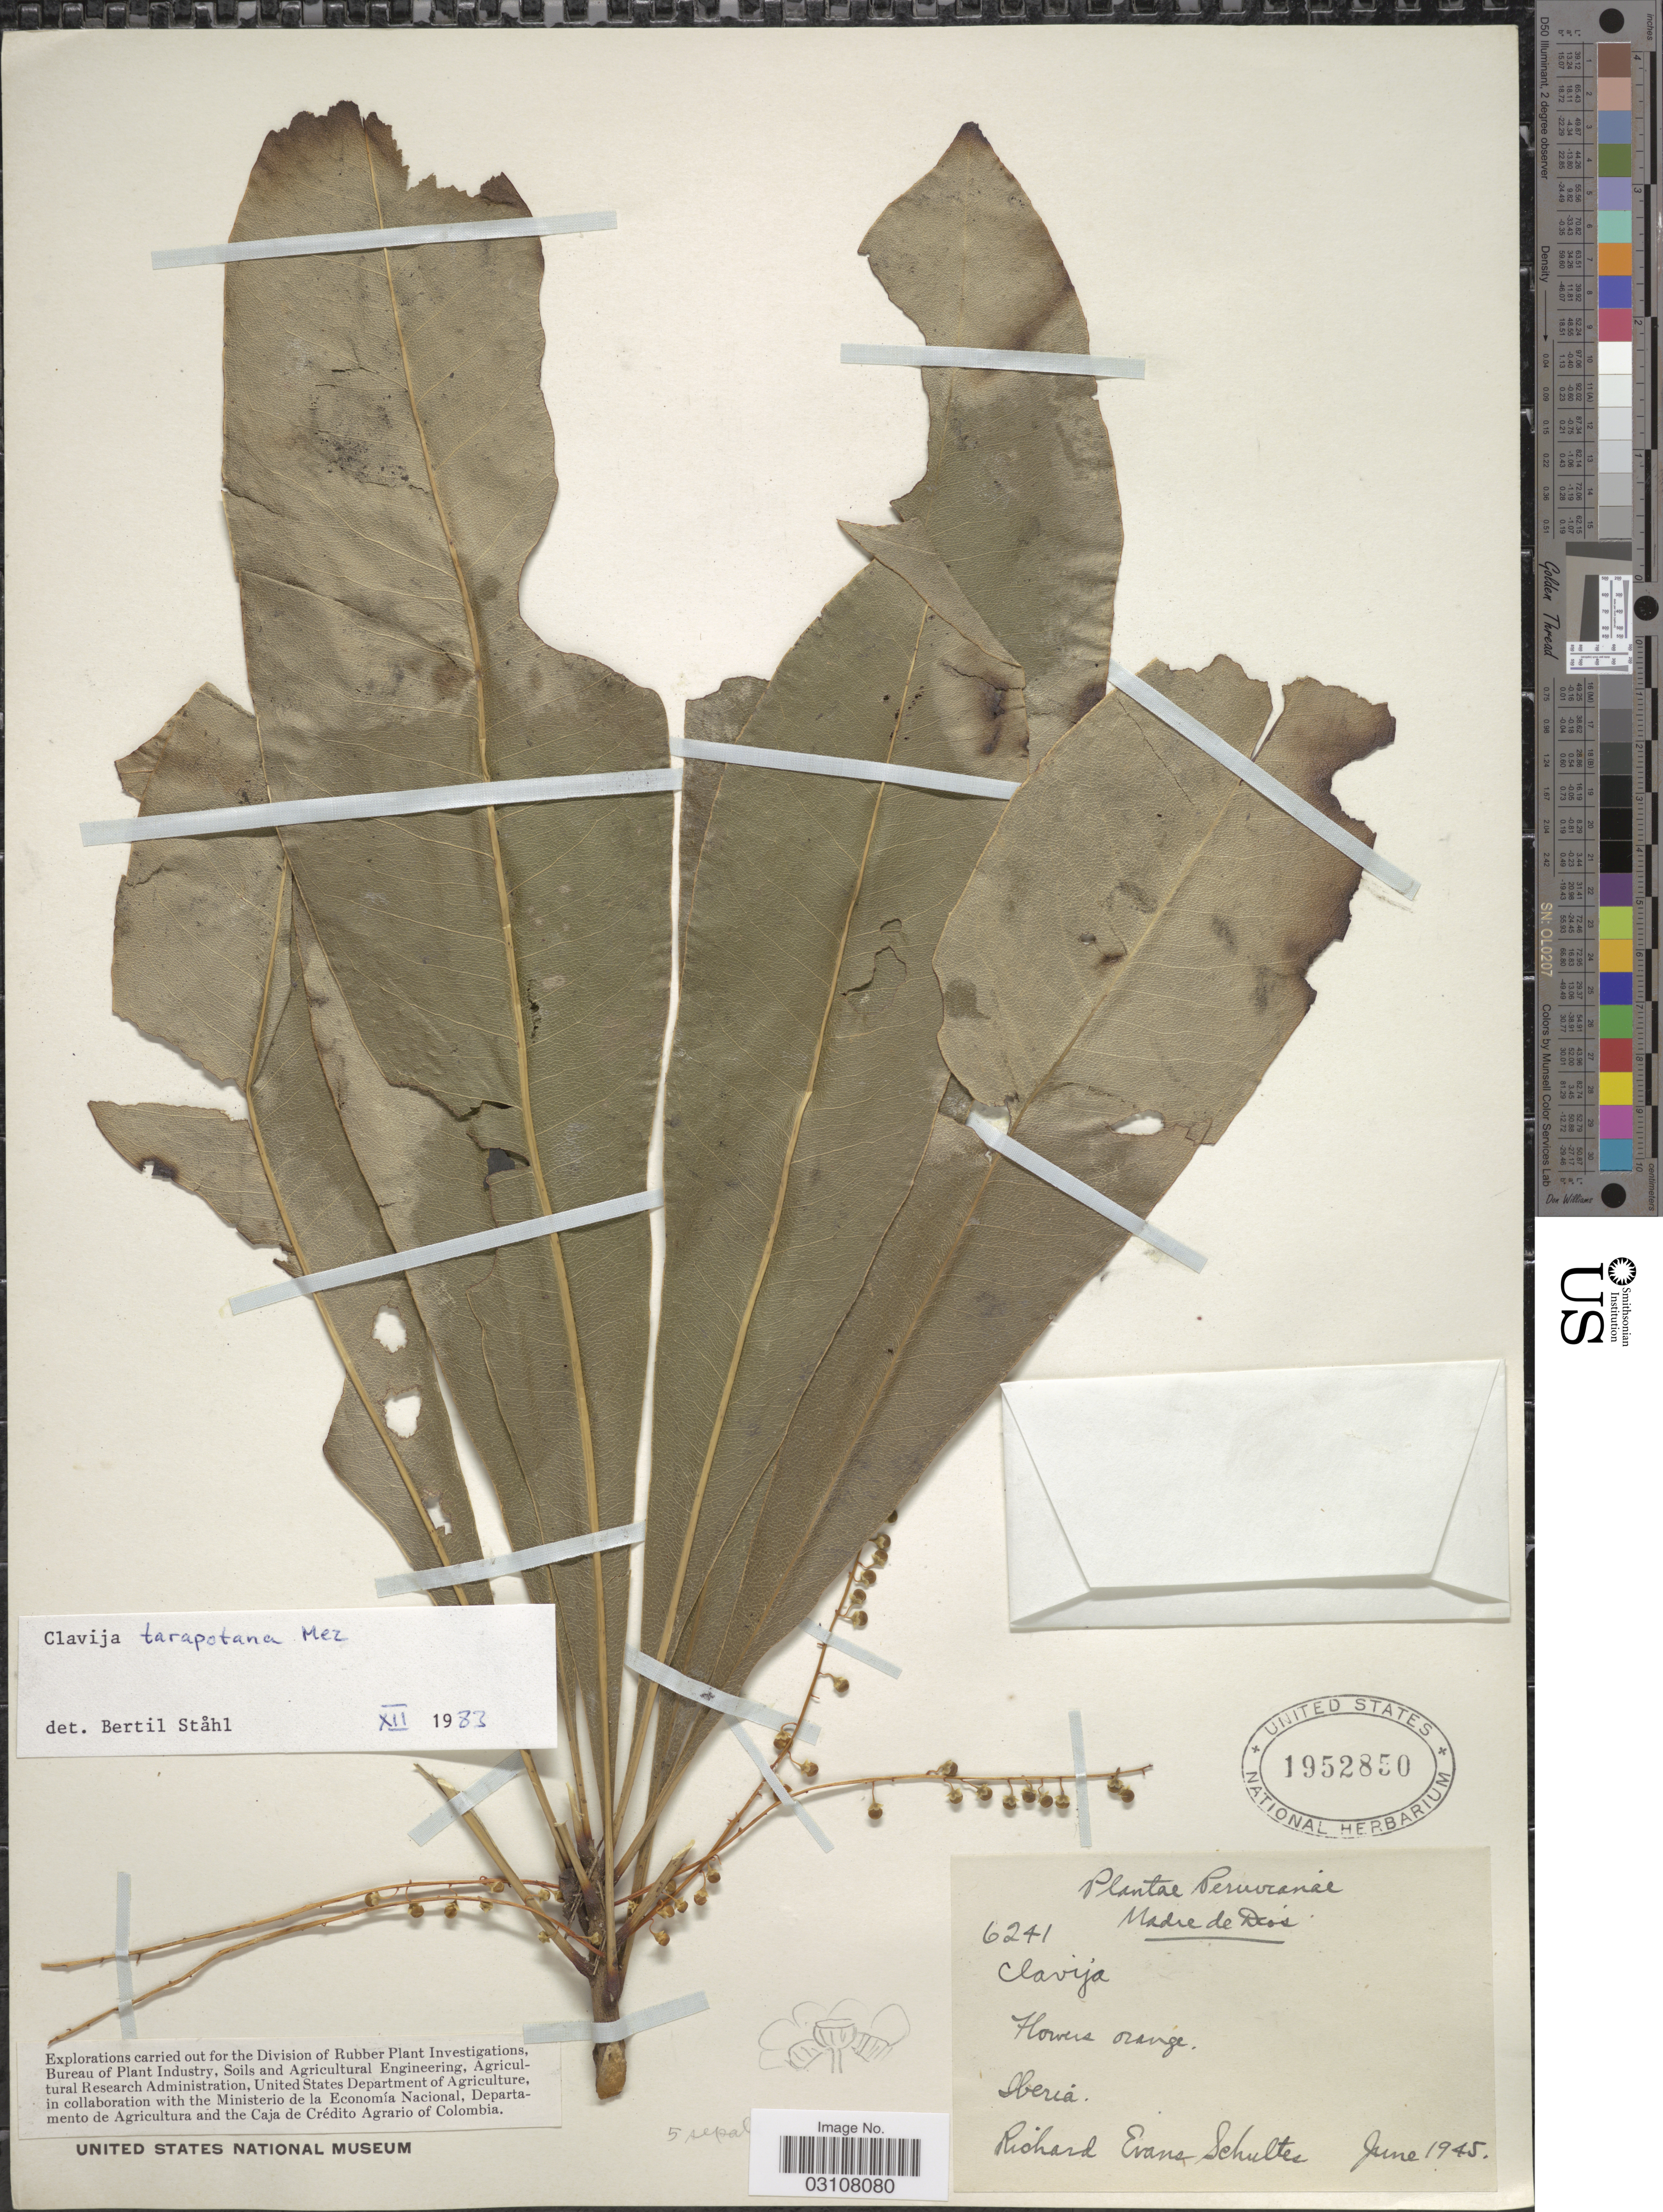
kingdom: Plantae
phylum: Tracheophyta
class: Magnoliopsida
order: Ericales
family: Primulaceae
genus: Clavija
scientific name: Clavija tarapotana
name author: Mez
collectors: R. E. Schultes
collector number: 6241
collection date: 1945-06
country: Peru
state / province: Madre de Dios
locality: Iberia.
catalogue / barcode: US 1952850